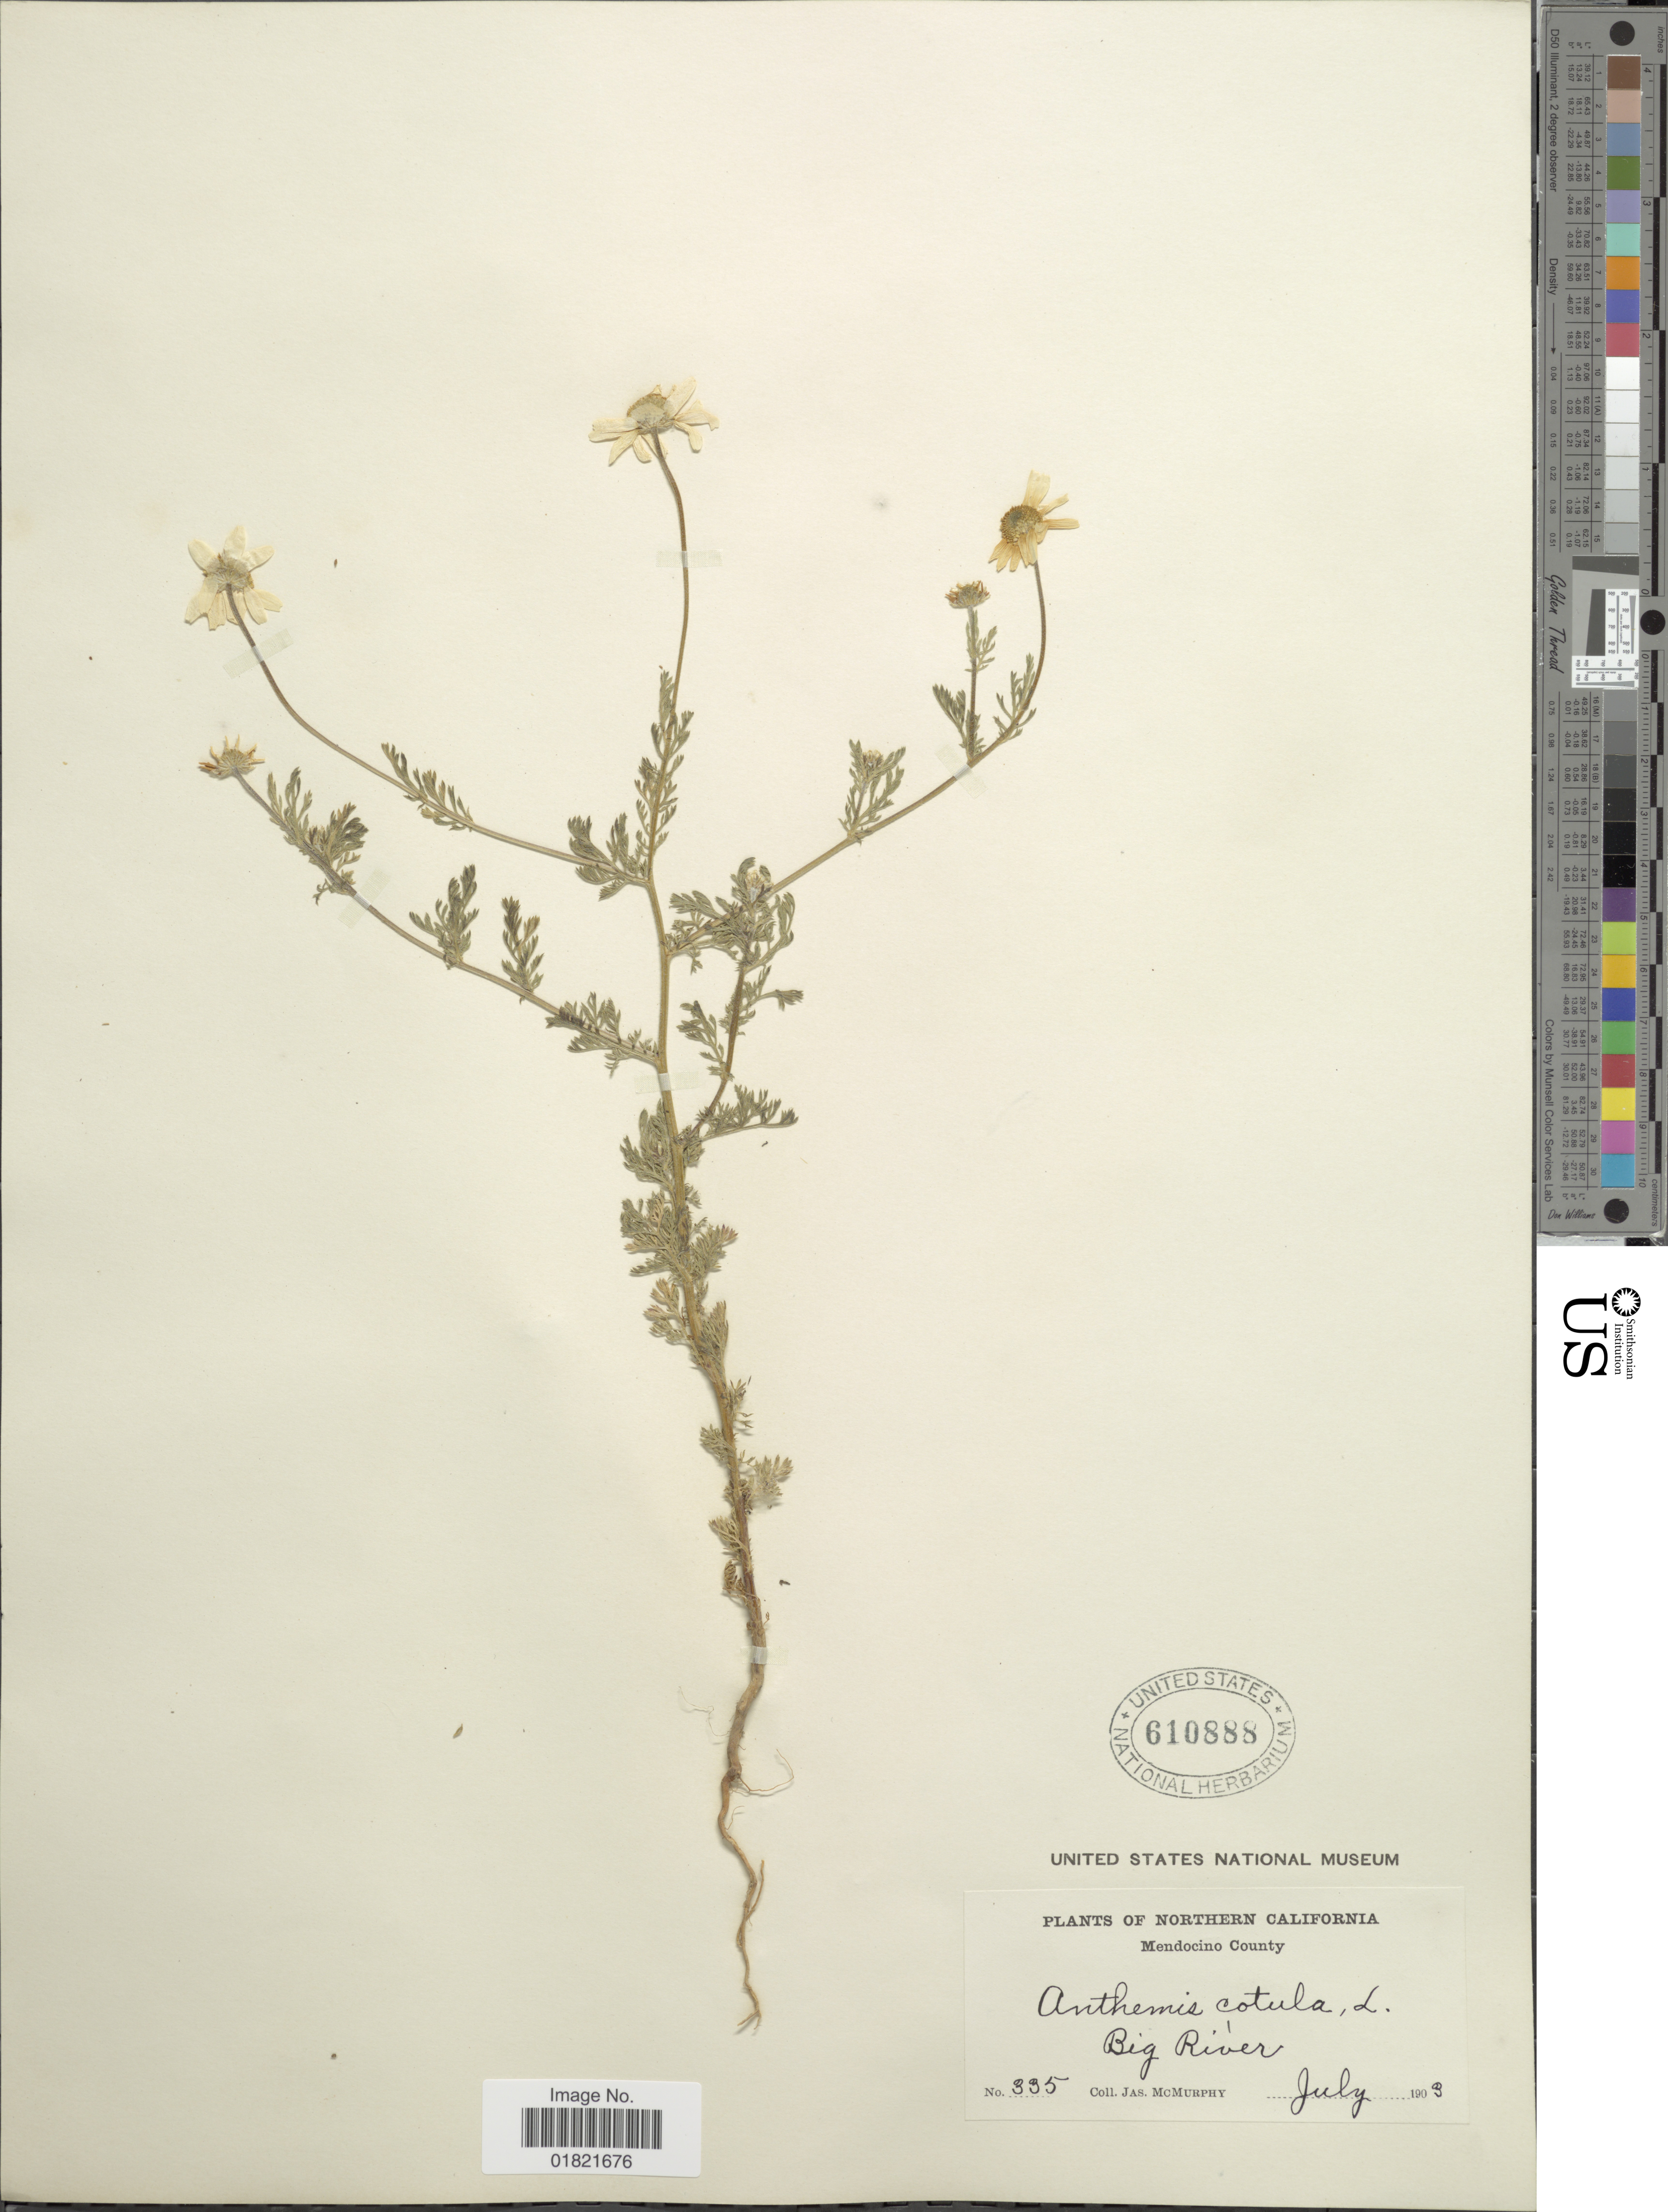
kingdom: Plantae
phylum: Tracheophyta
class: Magnoliopsida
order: Asterales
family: Asteraceae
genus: Anthemis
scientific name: Anthemis cotula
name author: L.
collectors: J. McMurphy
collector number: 335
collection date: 1903-07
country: United States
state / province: California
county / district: Mendocino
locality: Northern California, Mendocino County, Big River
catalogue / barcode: US 610888